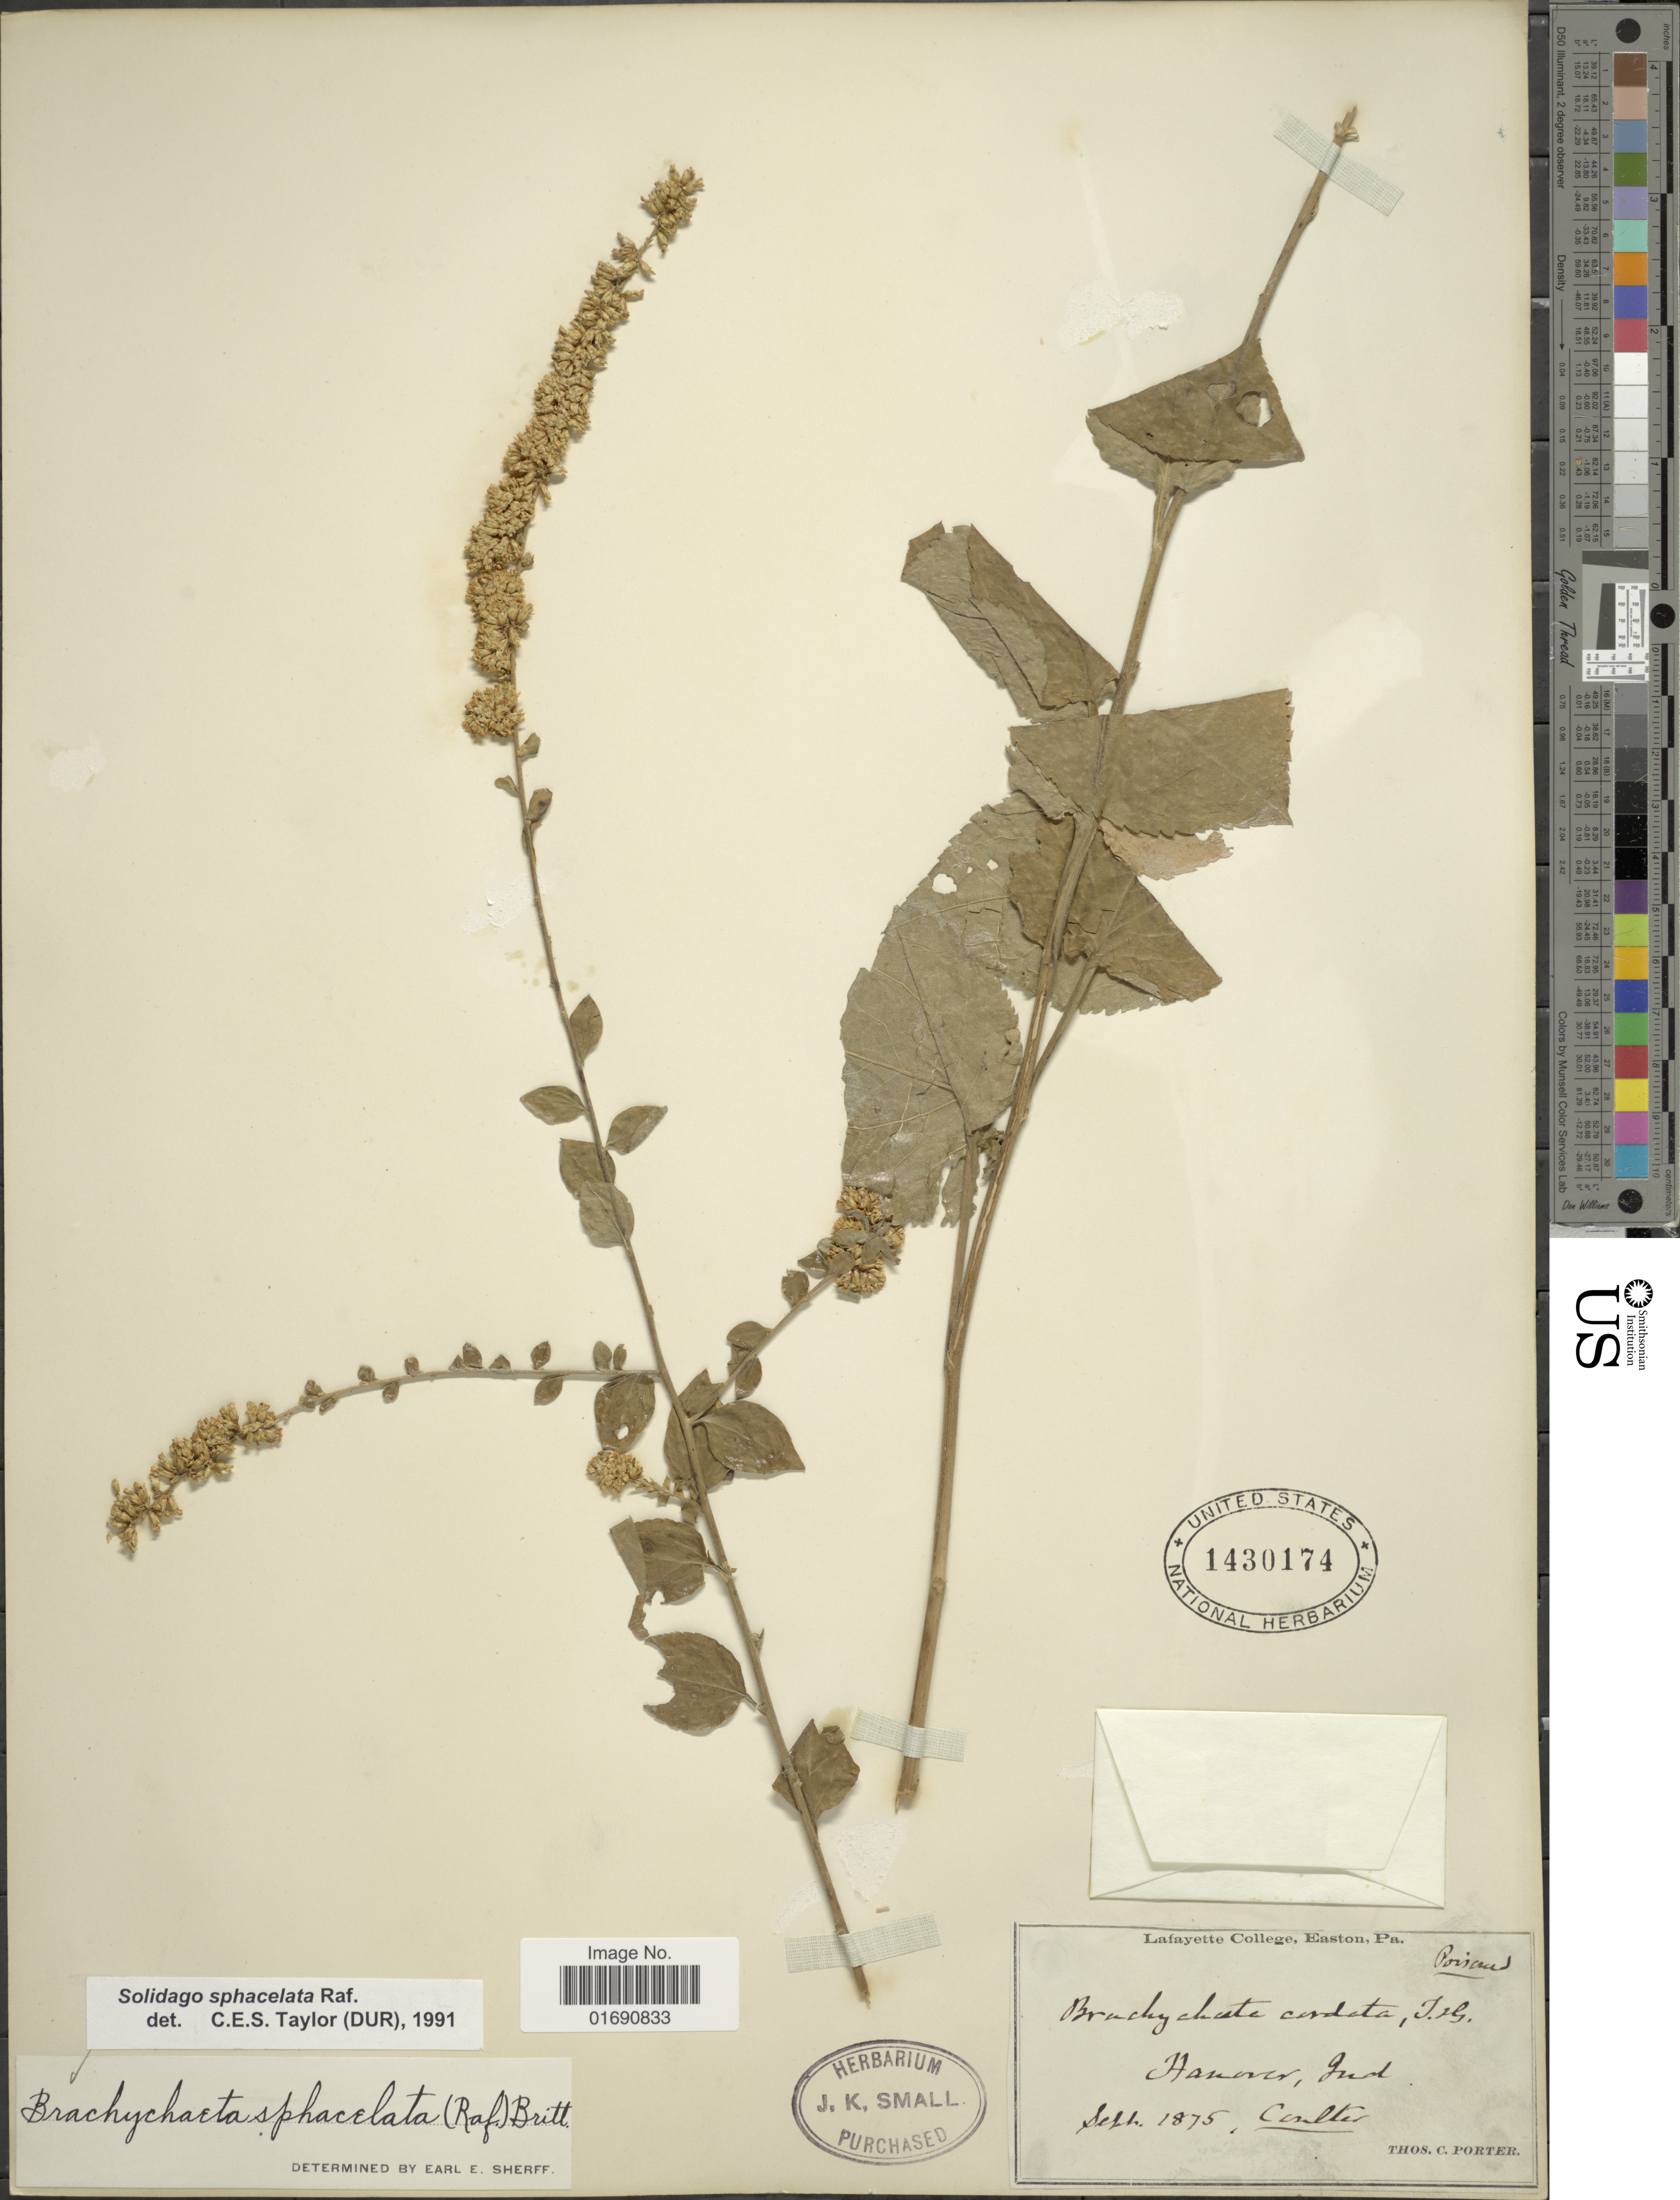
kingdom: Plantae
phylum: Tracheophyta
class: Magnoliopsida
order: Asterales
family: Asteraceae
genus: Solidago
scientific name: Solidago sphacelata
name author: Raf.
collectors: T. C. Porter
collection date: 1875-09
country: United States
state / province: Indiana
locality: Hanover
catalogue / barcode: US 1430174